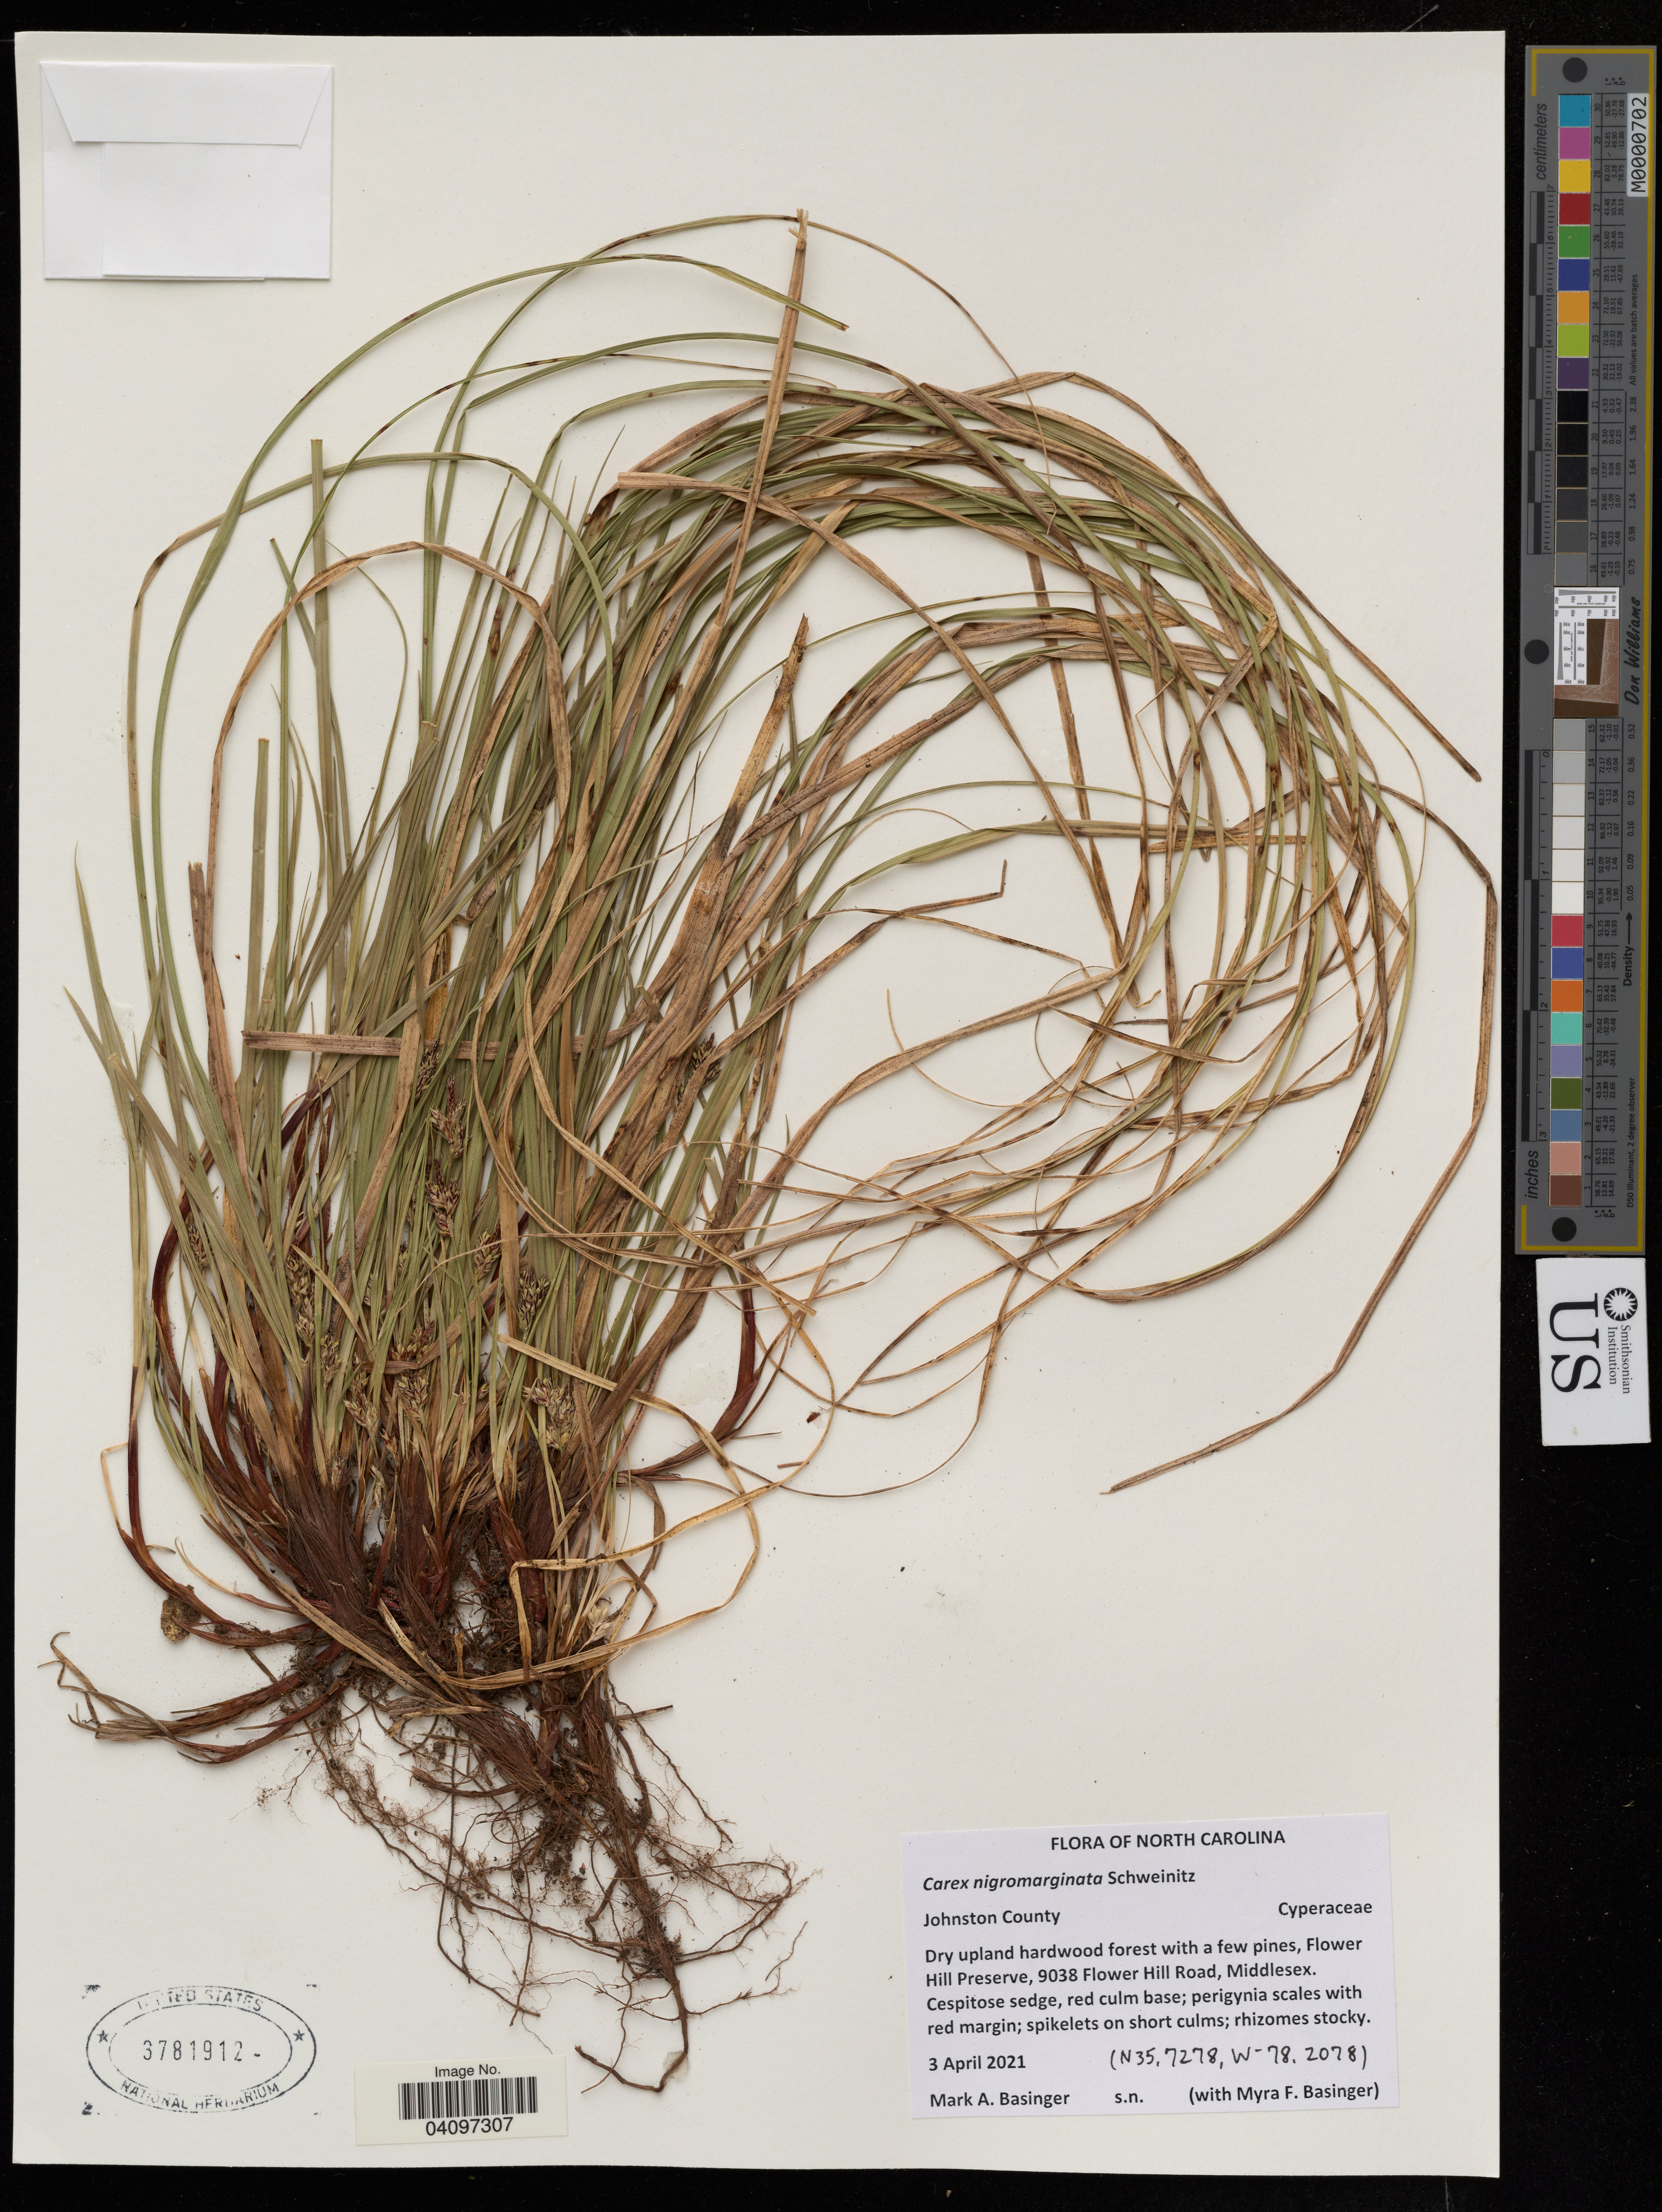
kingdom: Plantae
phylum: Tracheophyta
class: Liliopsida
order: Poales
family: Cyperaceae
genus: Carex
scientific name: Carex nigromarginata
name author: Schwein.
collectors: M. Basinger & M. Basinger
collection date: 2021-04-03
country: United States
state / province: North Carolina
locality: Johnston County. Flower Hill Preserve, 9038 Flower Hill Road, Middlesec.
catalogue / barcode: US 3781912